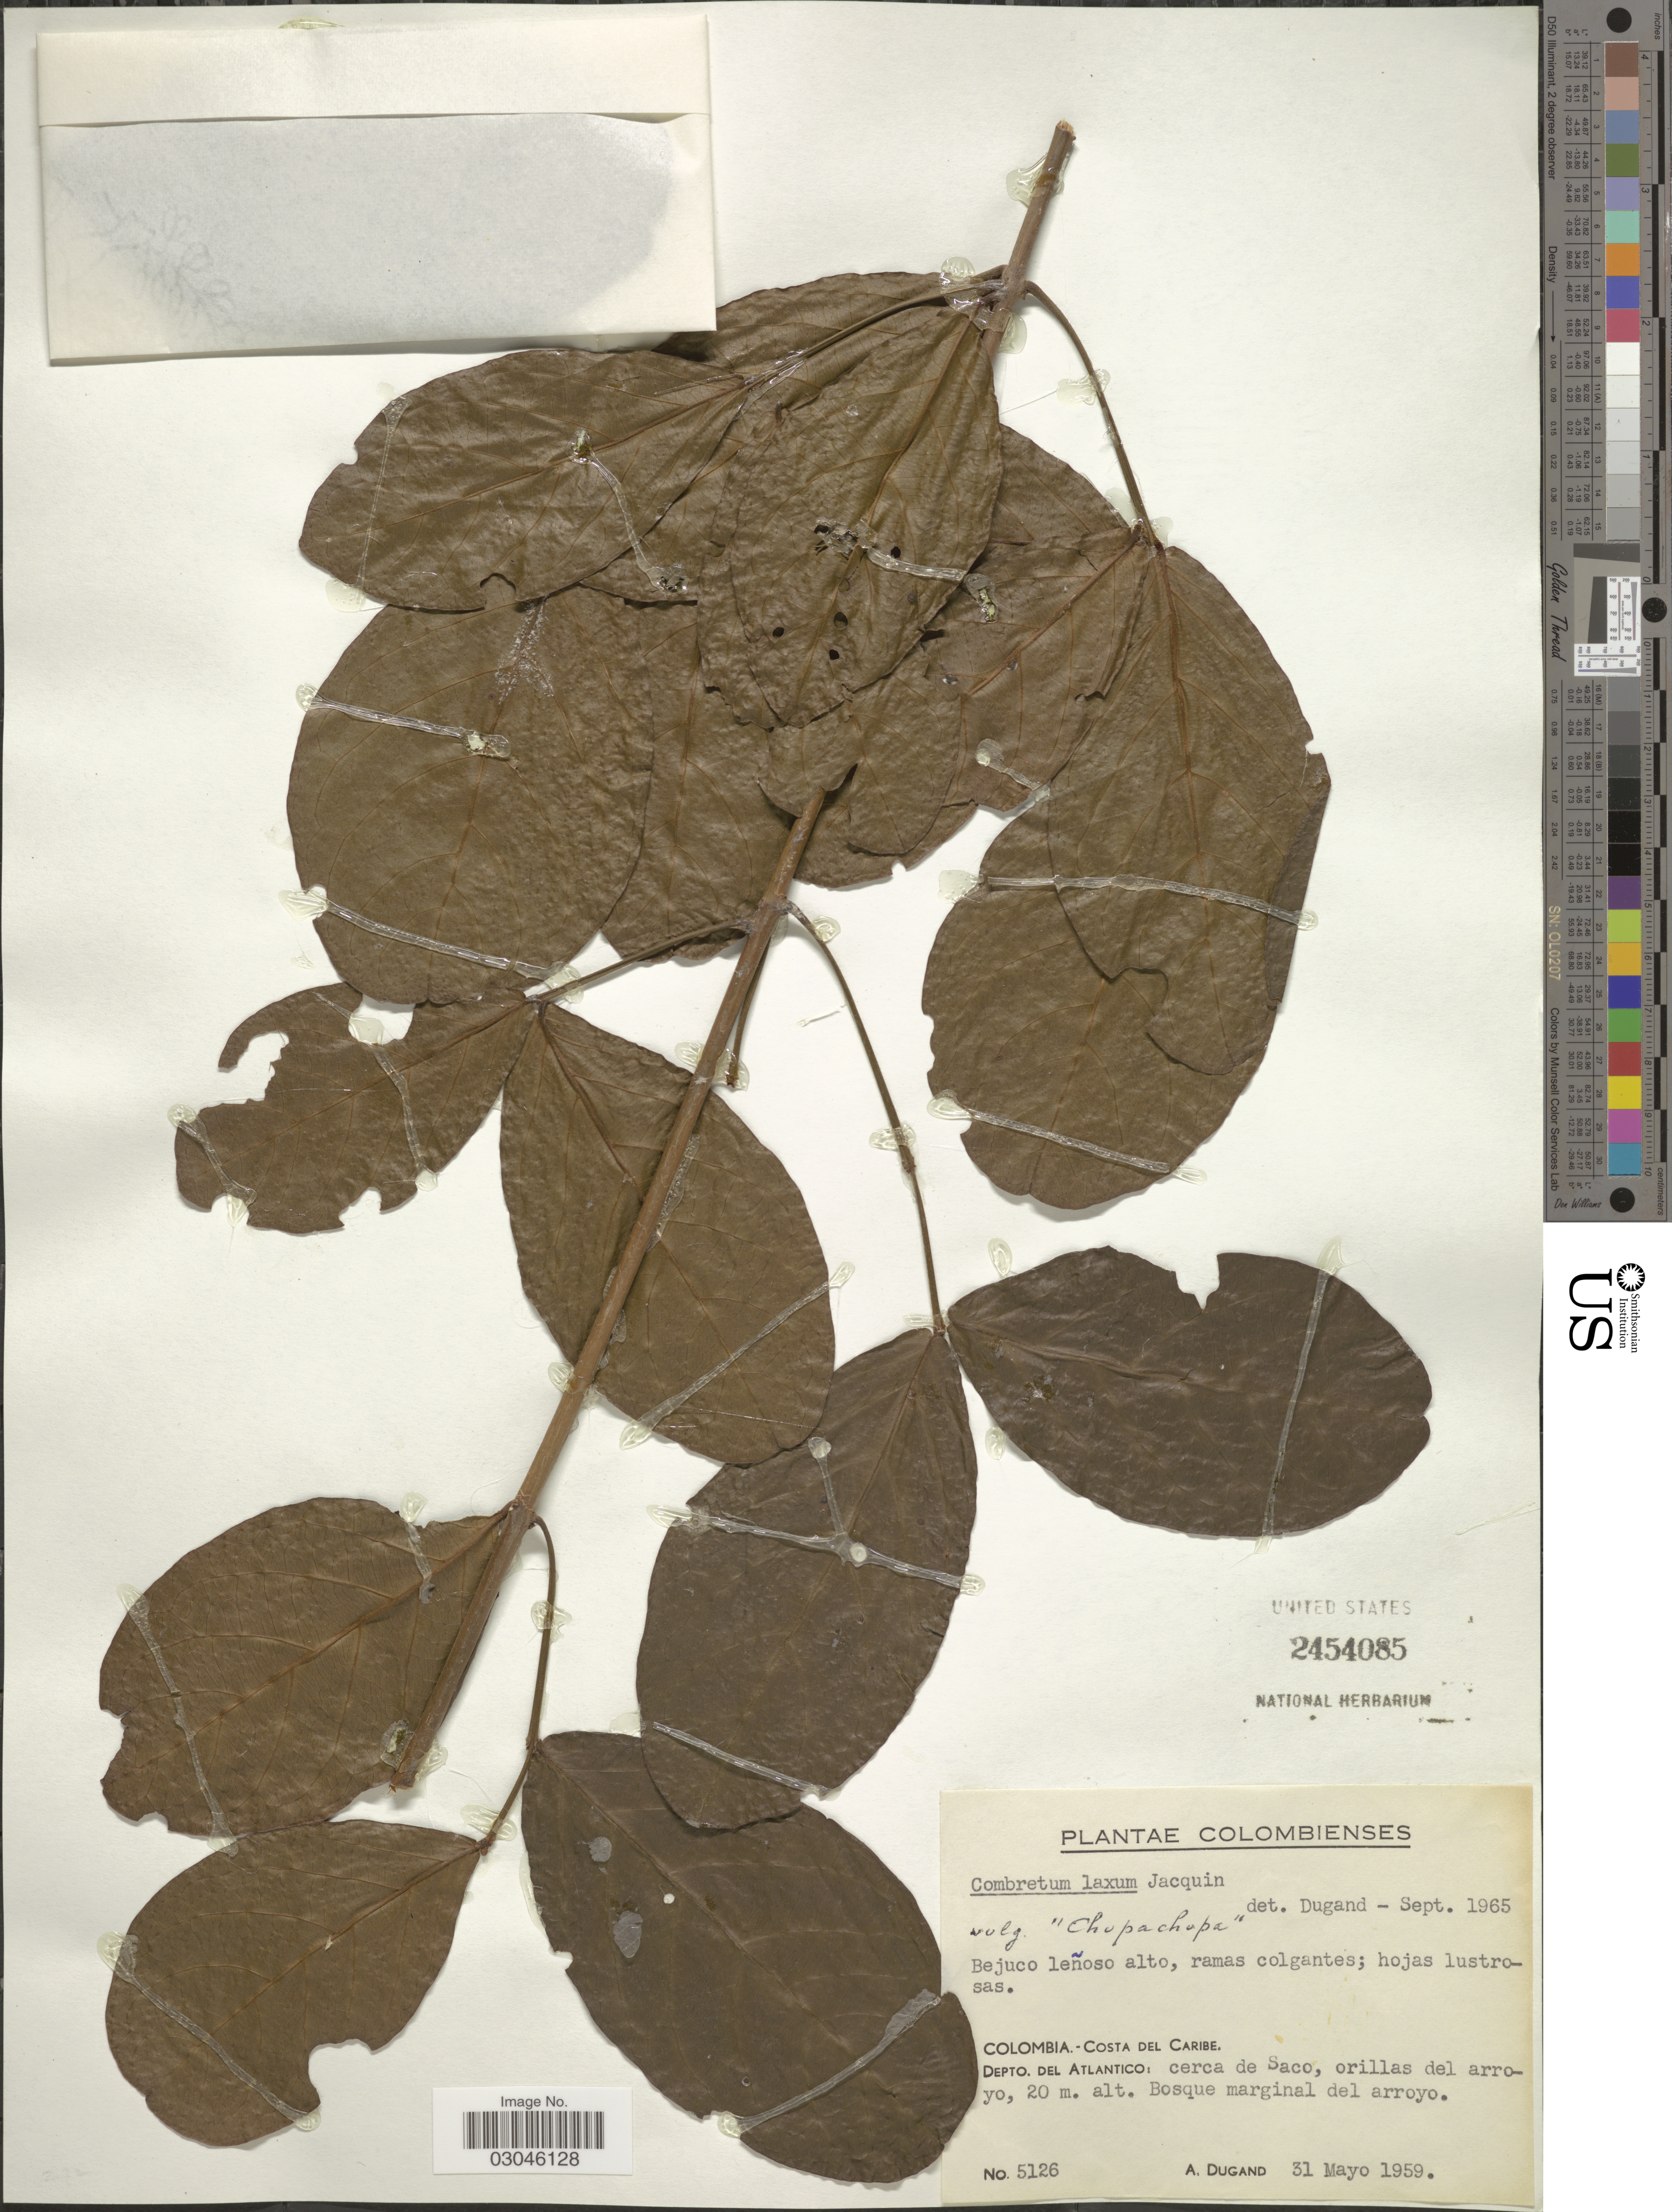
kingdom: Plantae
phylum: Tracheophyta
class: Magnoliopsida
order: Myrtales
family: Combretaceae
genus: Combretum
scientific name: Combretum laxum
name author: Jacq.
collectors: A. Dugand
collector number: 5126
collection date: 1959-05-31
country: Colombia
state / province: Atlántico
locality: Costa del Caribe. Depto. del Atlantico: cerca de Saco, orillas del arroyo.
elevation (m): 20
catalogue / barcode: US 2454085